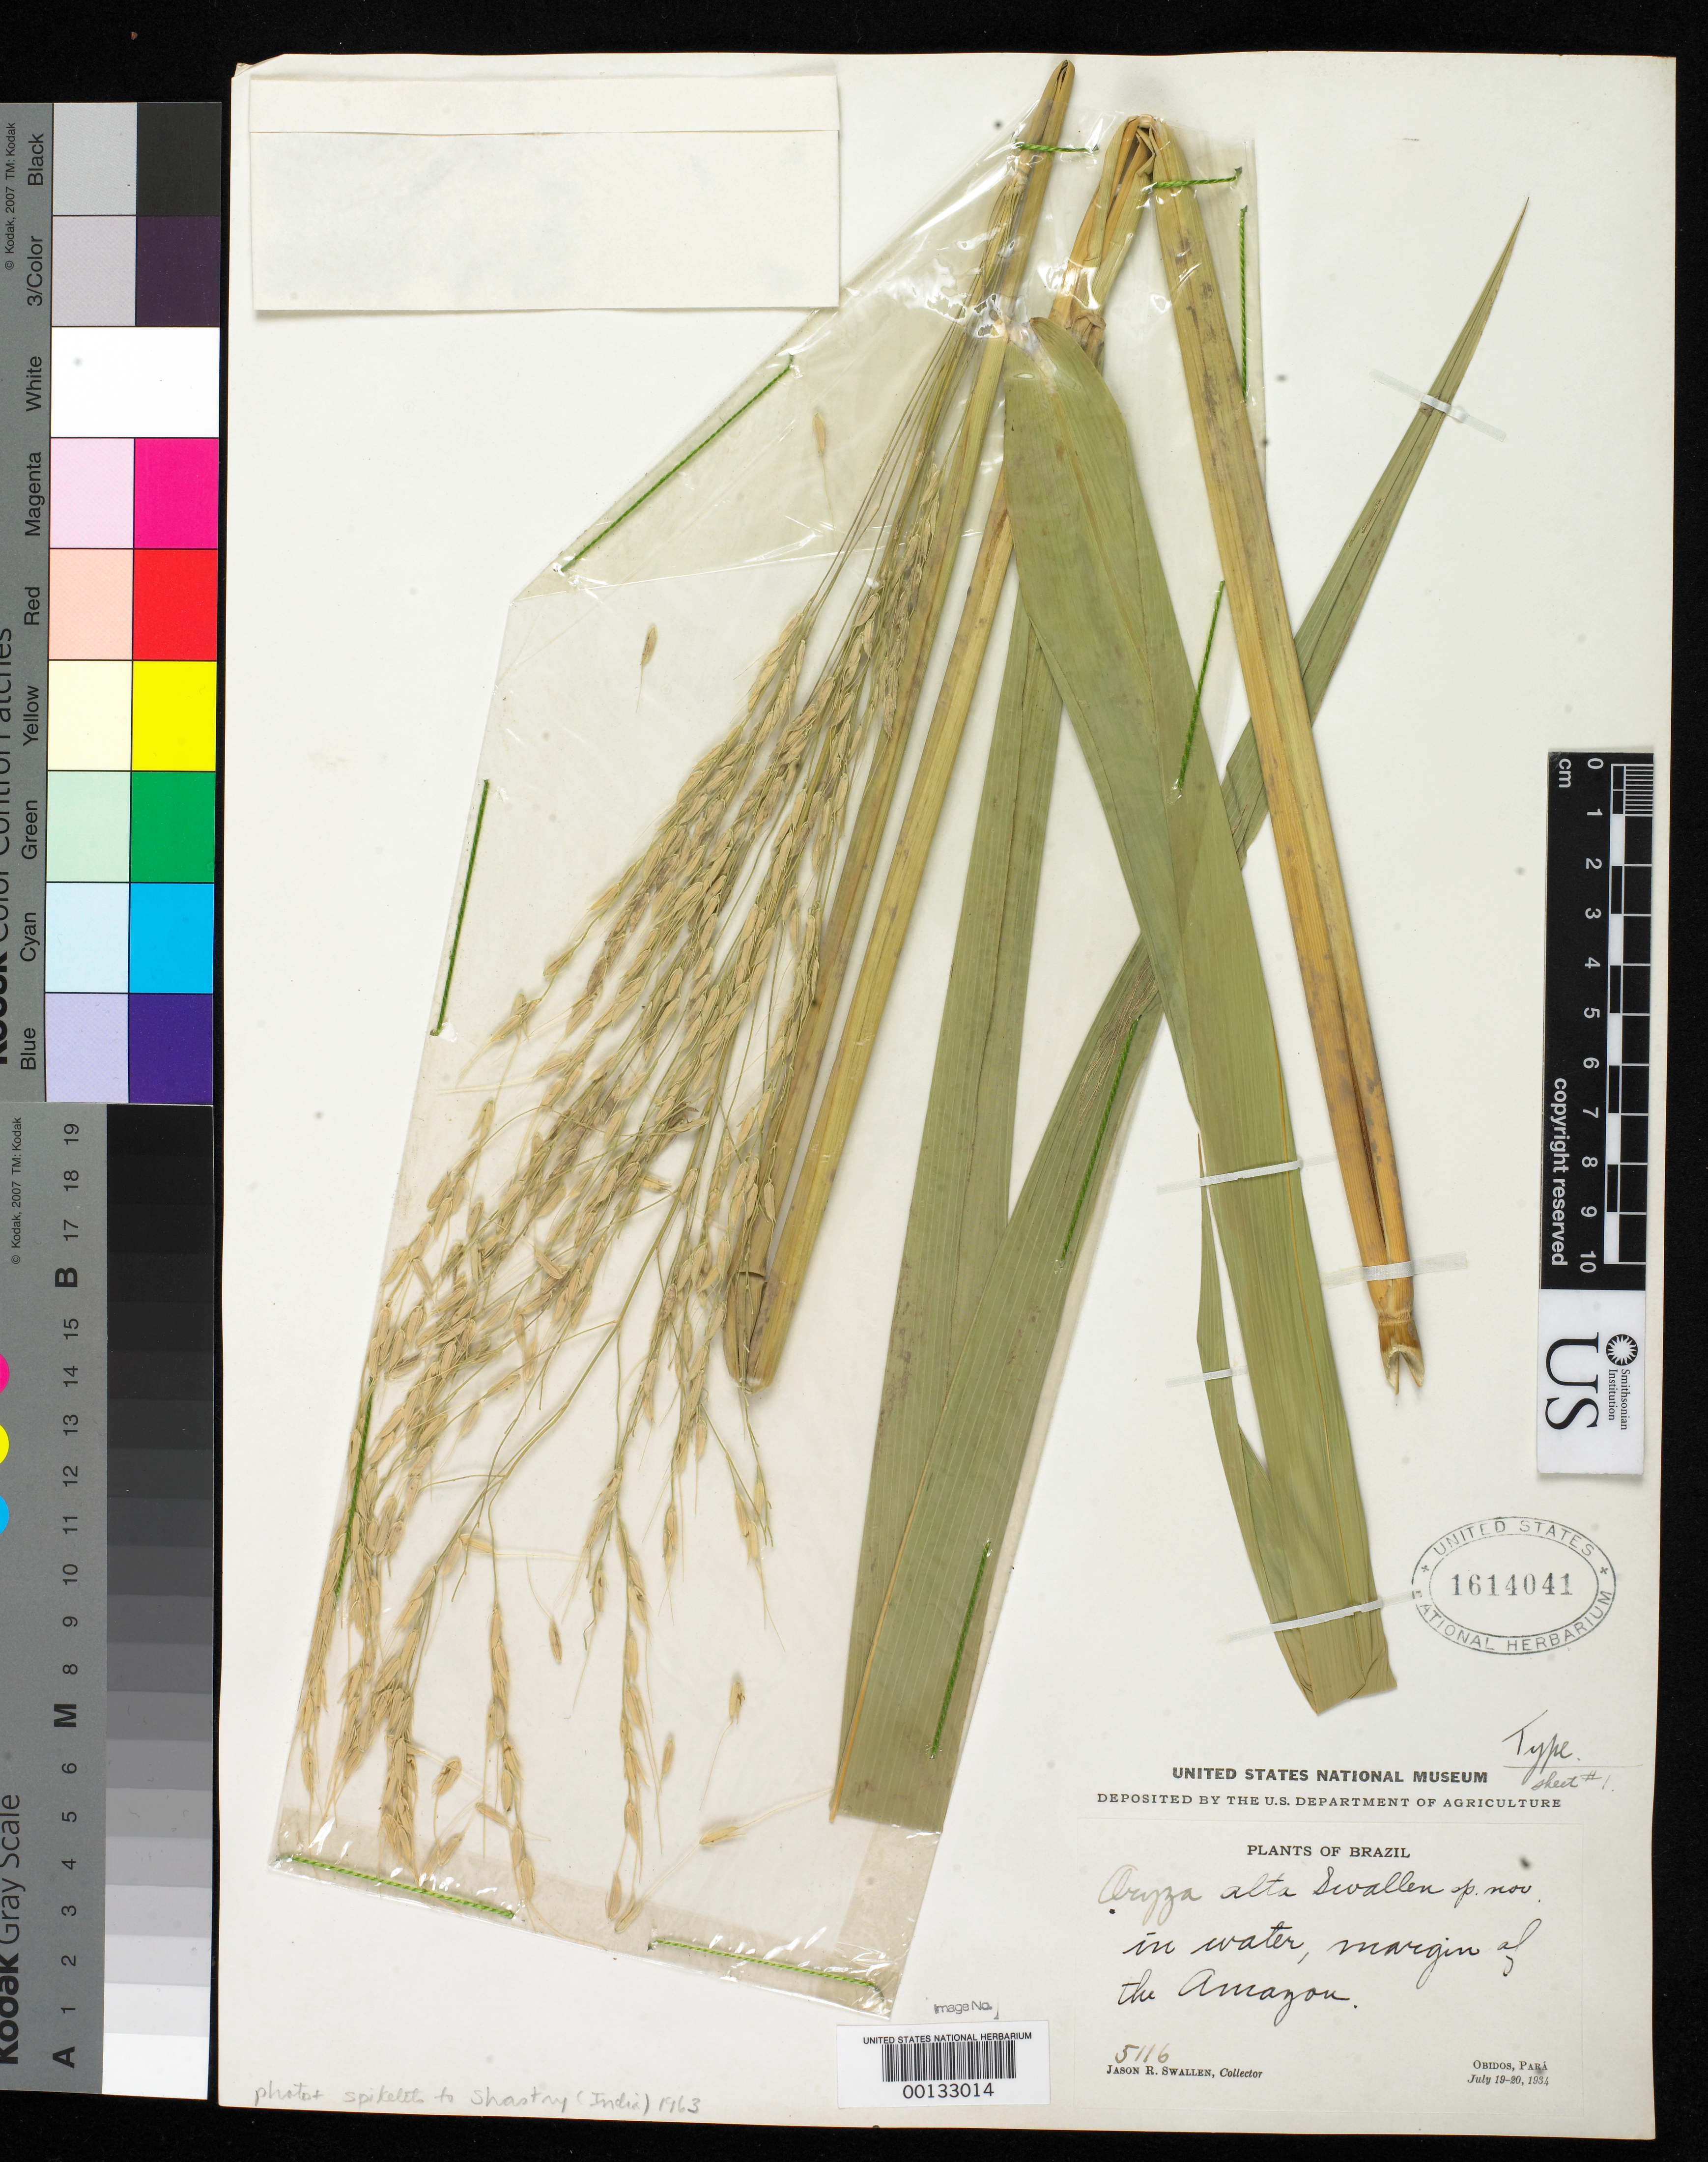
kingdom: Plantae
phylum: Tracheophyta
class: Liliopsida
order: Poales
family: Poaceae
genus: Oryza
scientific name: Oryza alta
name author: Swallen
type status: Isotype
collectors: J. R. Swallen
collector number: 5116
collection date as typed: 19 Jul 1934 to 20 Jul 1934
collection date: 1934-07-19/1934-07-20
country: Brazil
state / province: Pará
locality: Amazon at Obidos.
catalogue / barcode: US 1614041